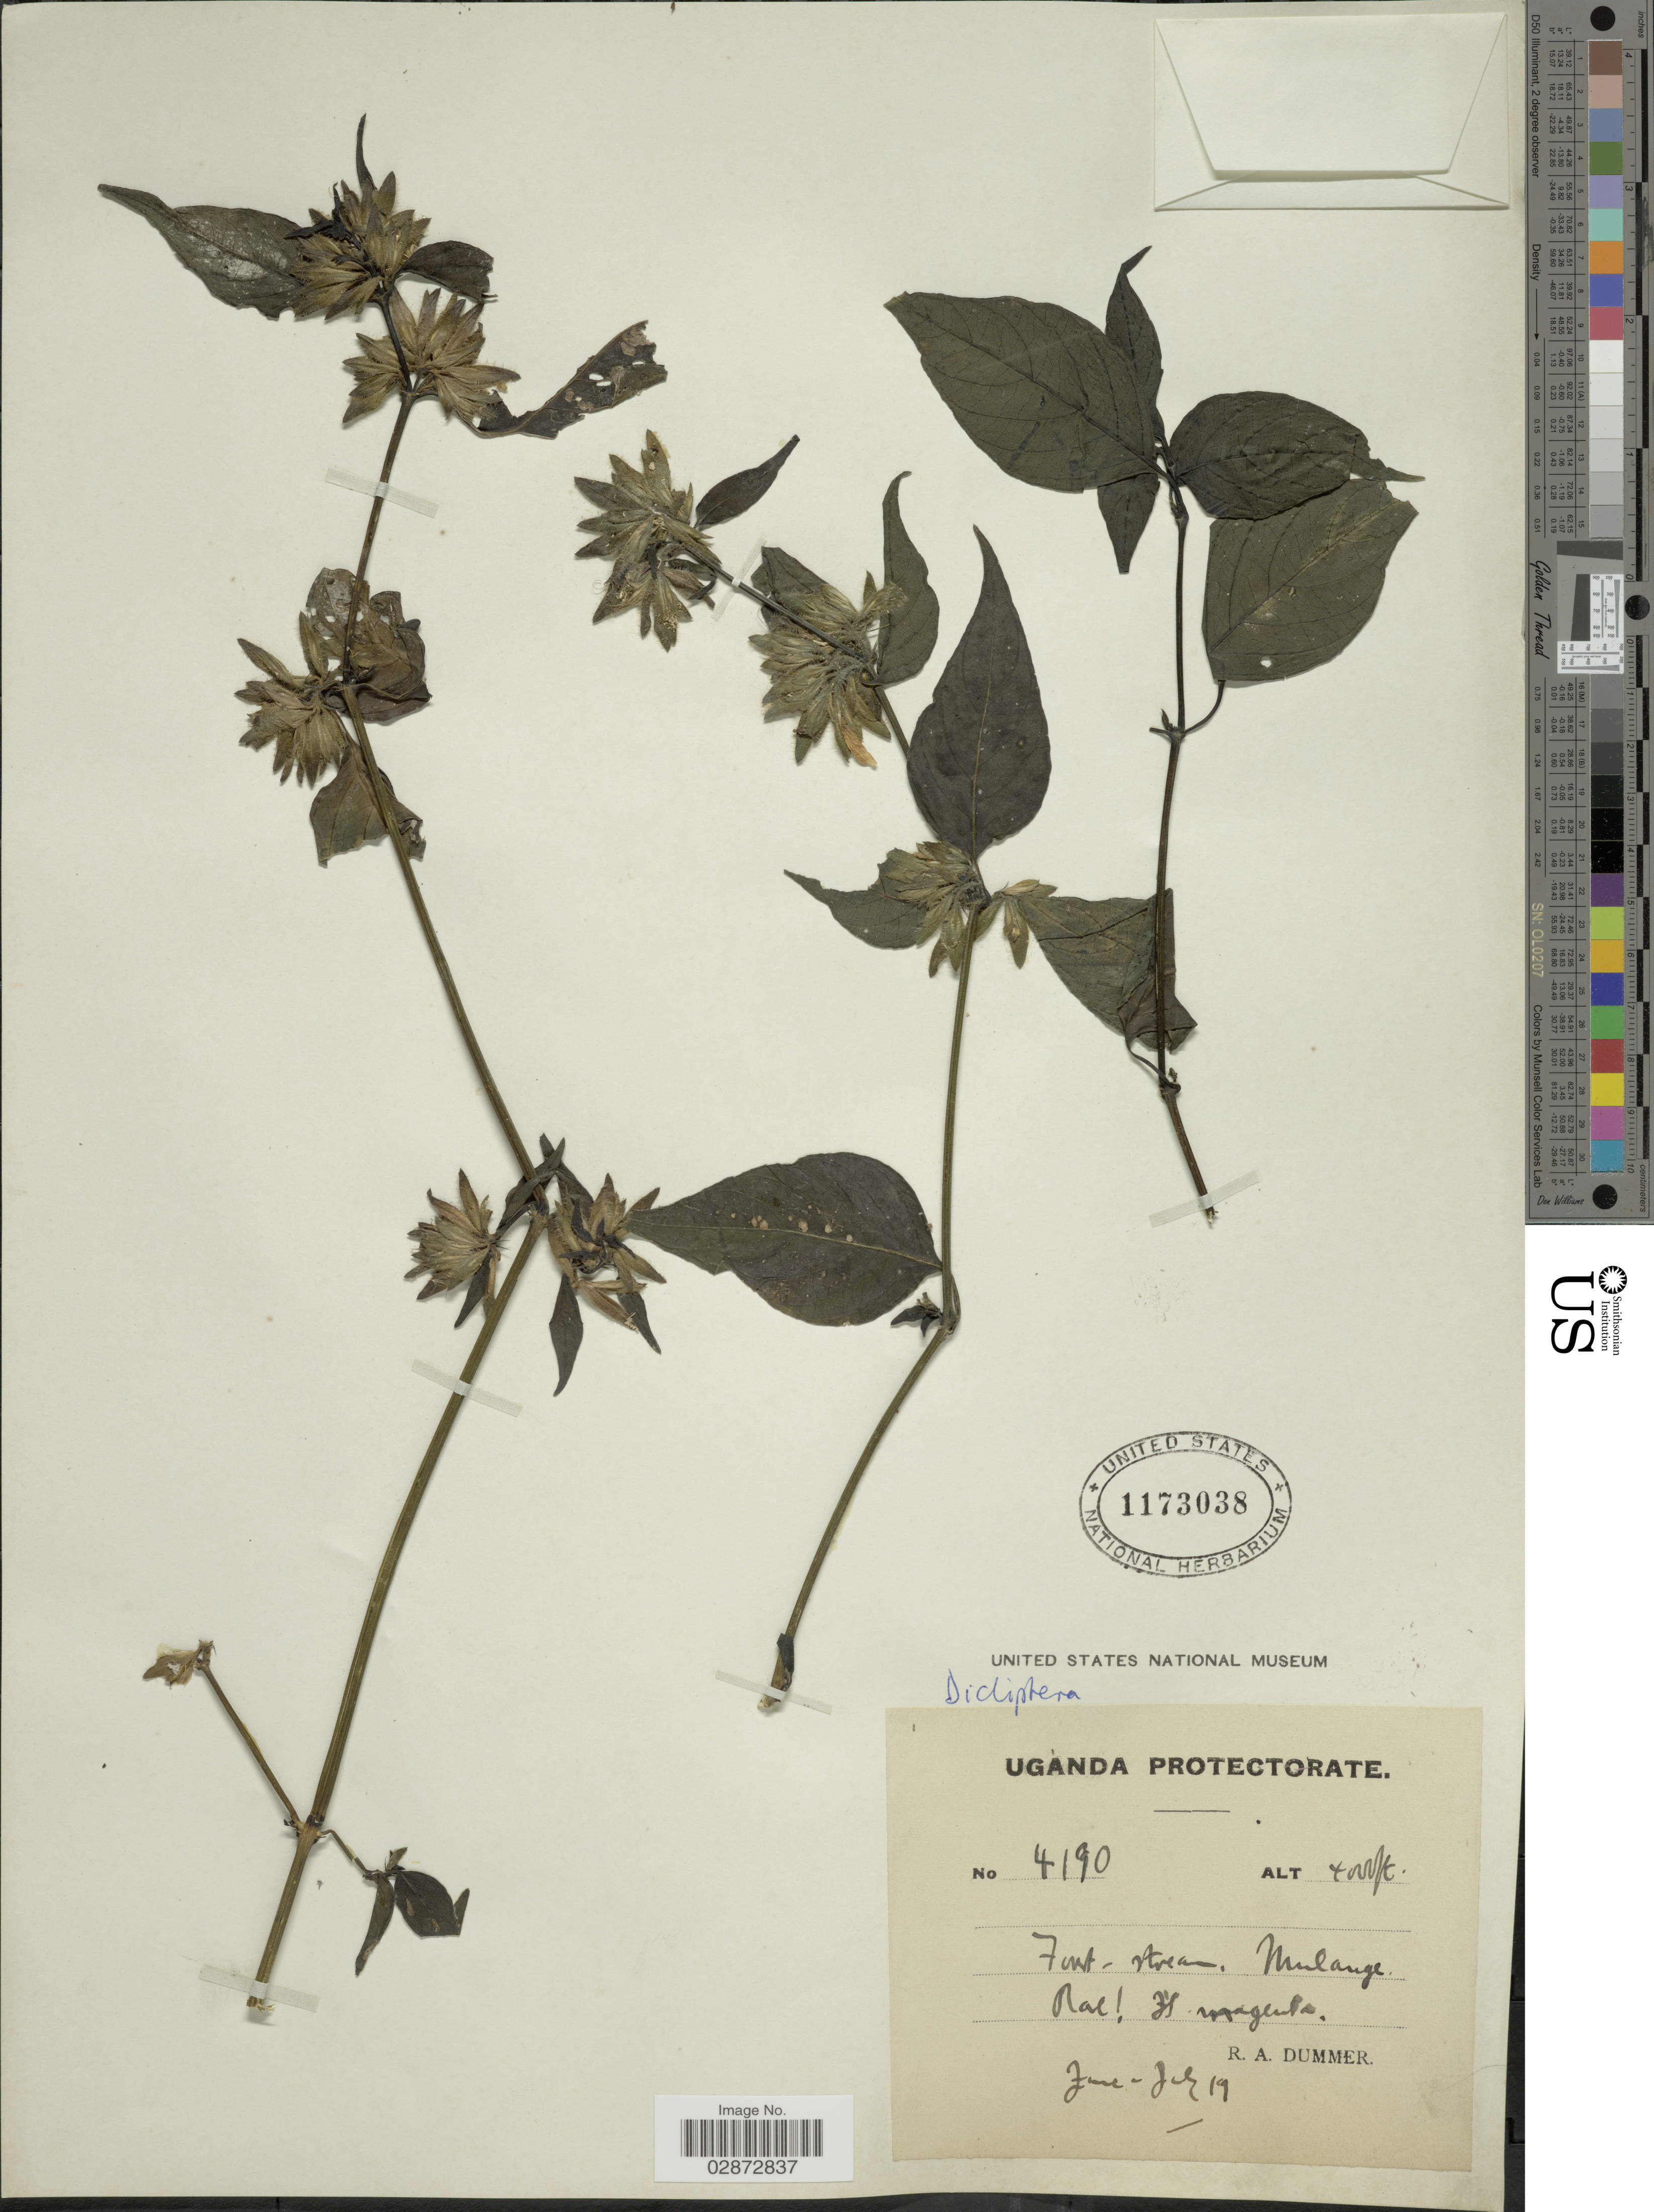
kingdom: Plantae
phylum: Tracheophyta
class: Magnoliopsida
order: Lamiales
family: Acanthaceae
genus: Dicliptera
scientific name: Dicliptera sp.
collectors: R. Dümmer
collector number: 4190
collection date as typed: Transcribed d/m/y: /6/19 to /7/19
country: Uganda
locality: Uganda Protectorate, Mulange.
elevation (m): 1219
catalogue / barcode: US 1173038